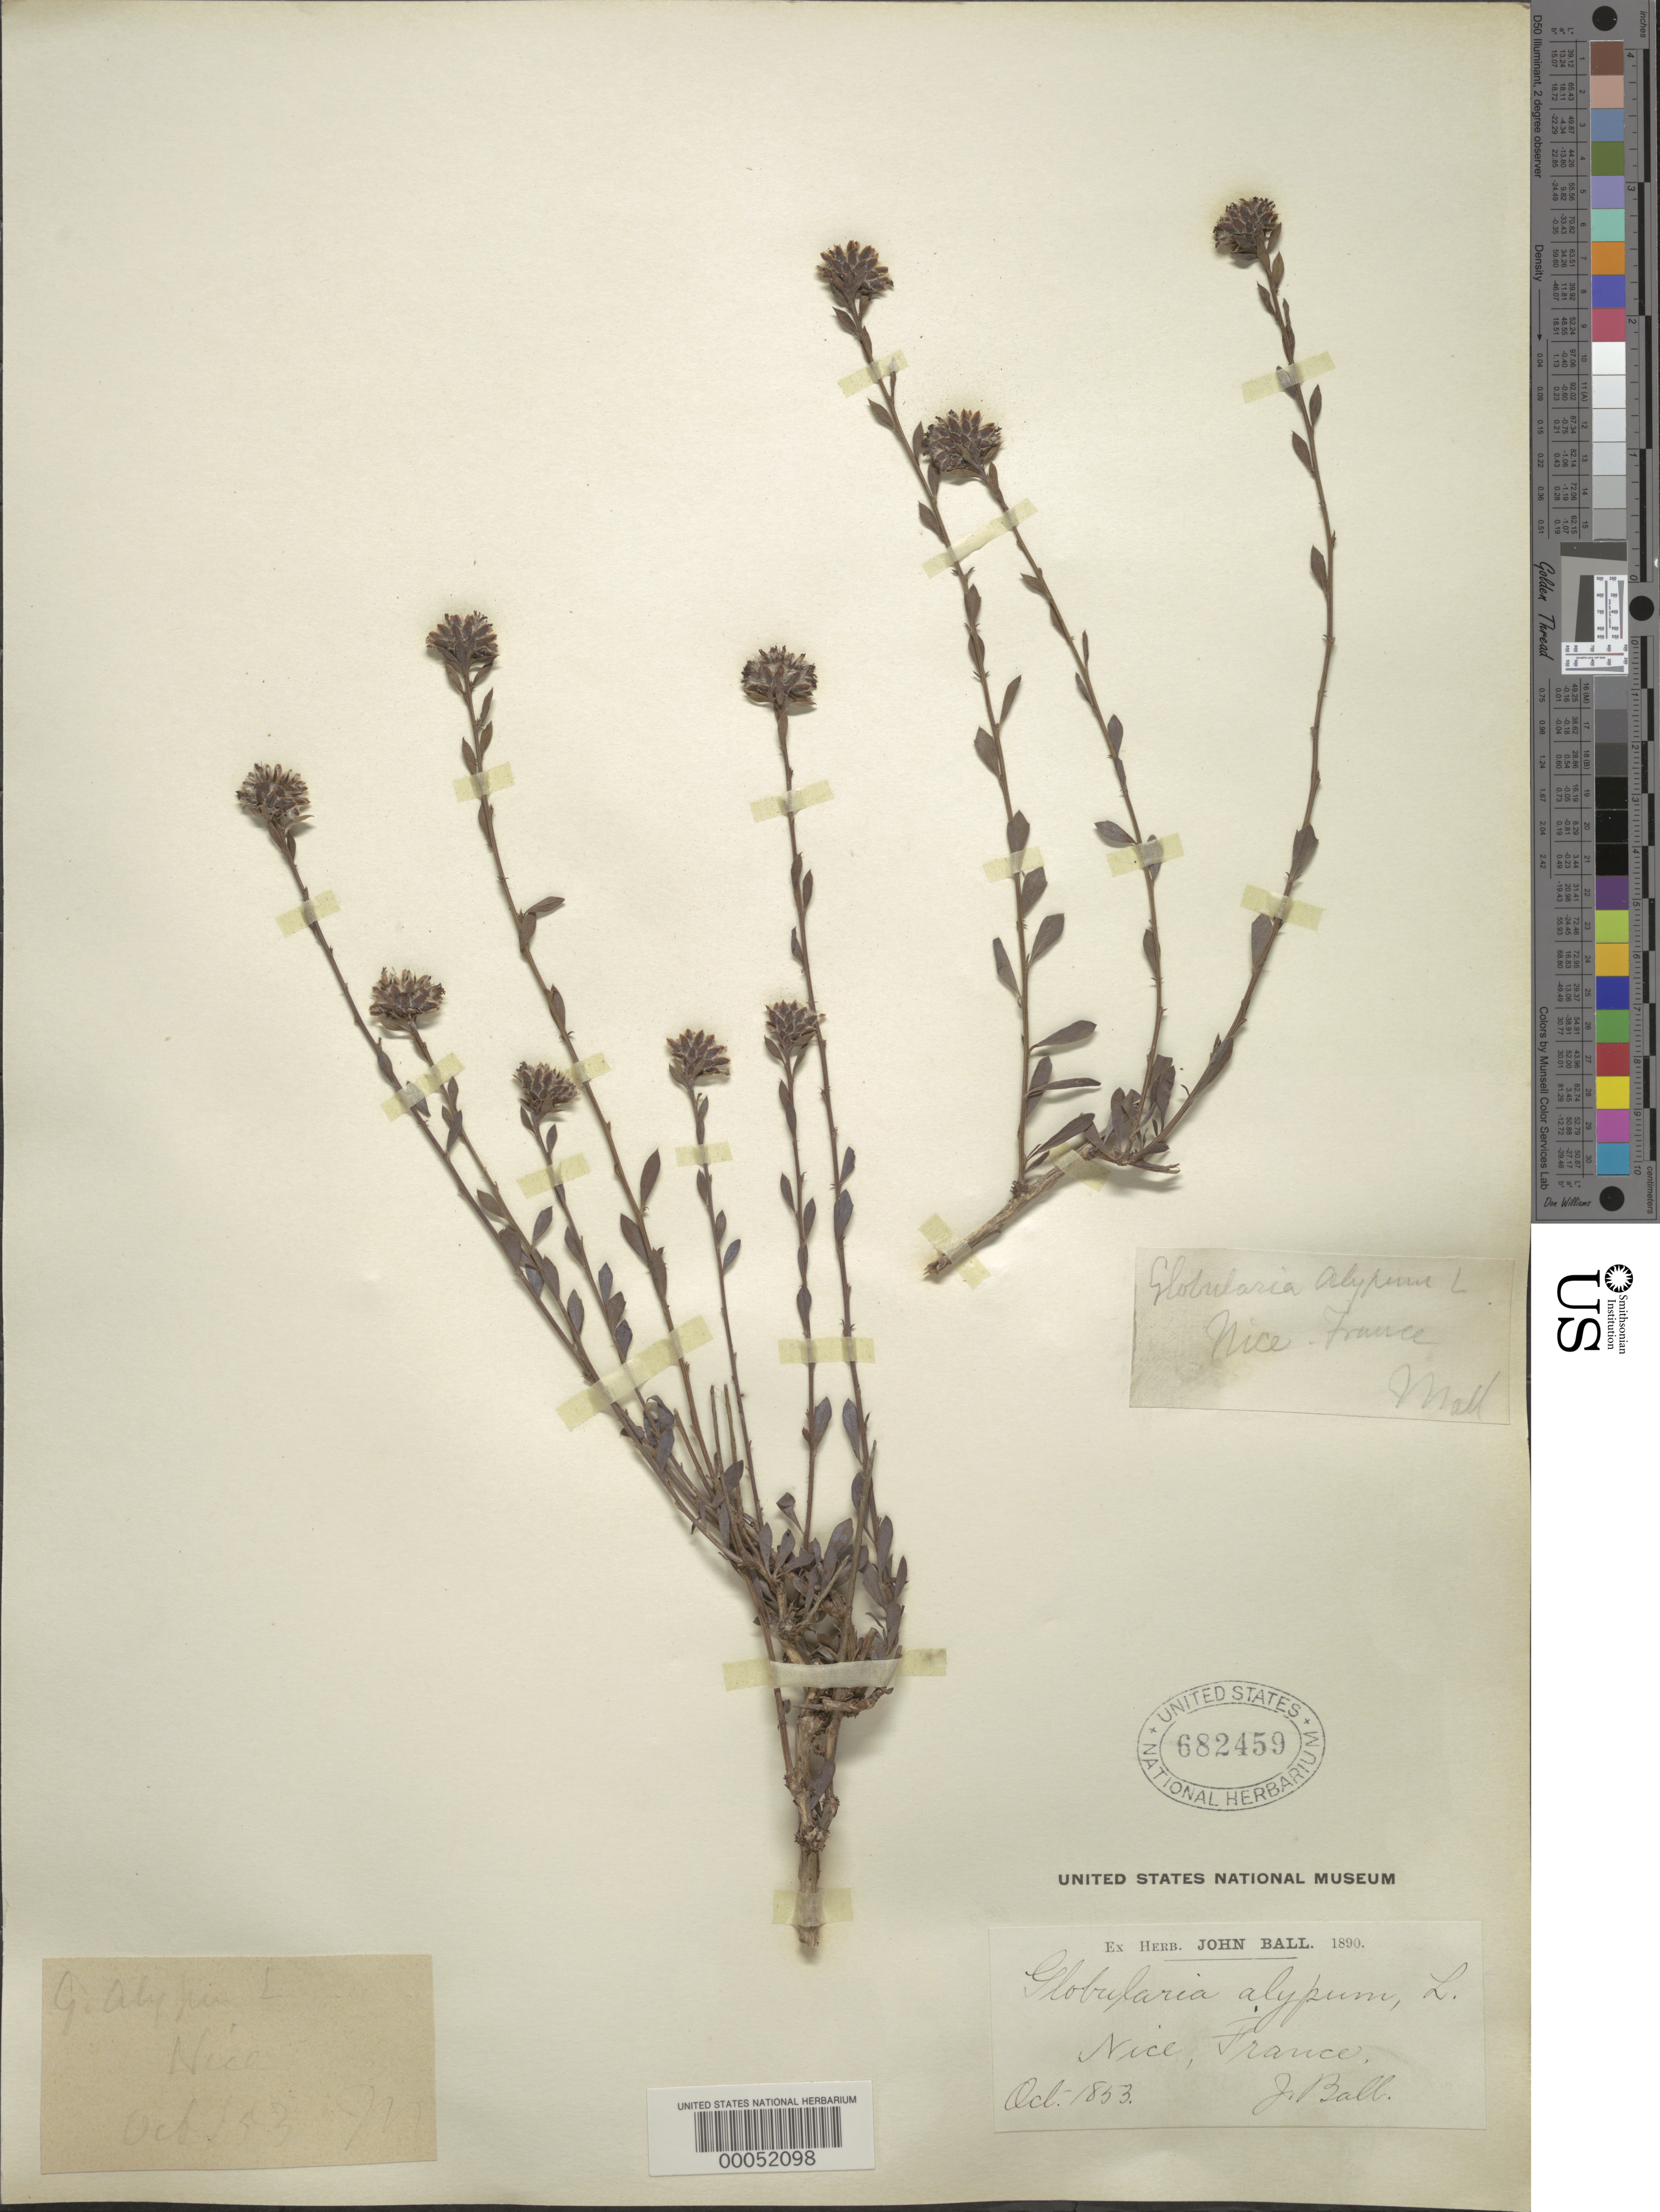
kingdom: Plantae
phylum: Tracheophyta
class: Magnoliopsida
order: Lamiales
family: Plantaginaceae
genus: Globularia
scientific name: Globularia alypum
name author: L.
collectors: J. Ball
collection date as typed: Oct 1853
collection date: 1853-10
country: France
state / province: Provence-Alpes-Cote d'Azur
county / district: Alpes-Maritimes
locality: Nice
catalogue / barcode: US 682459